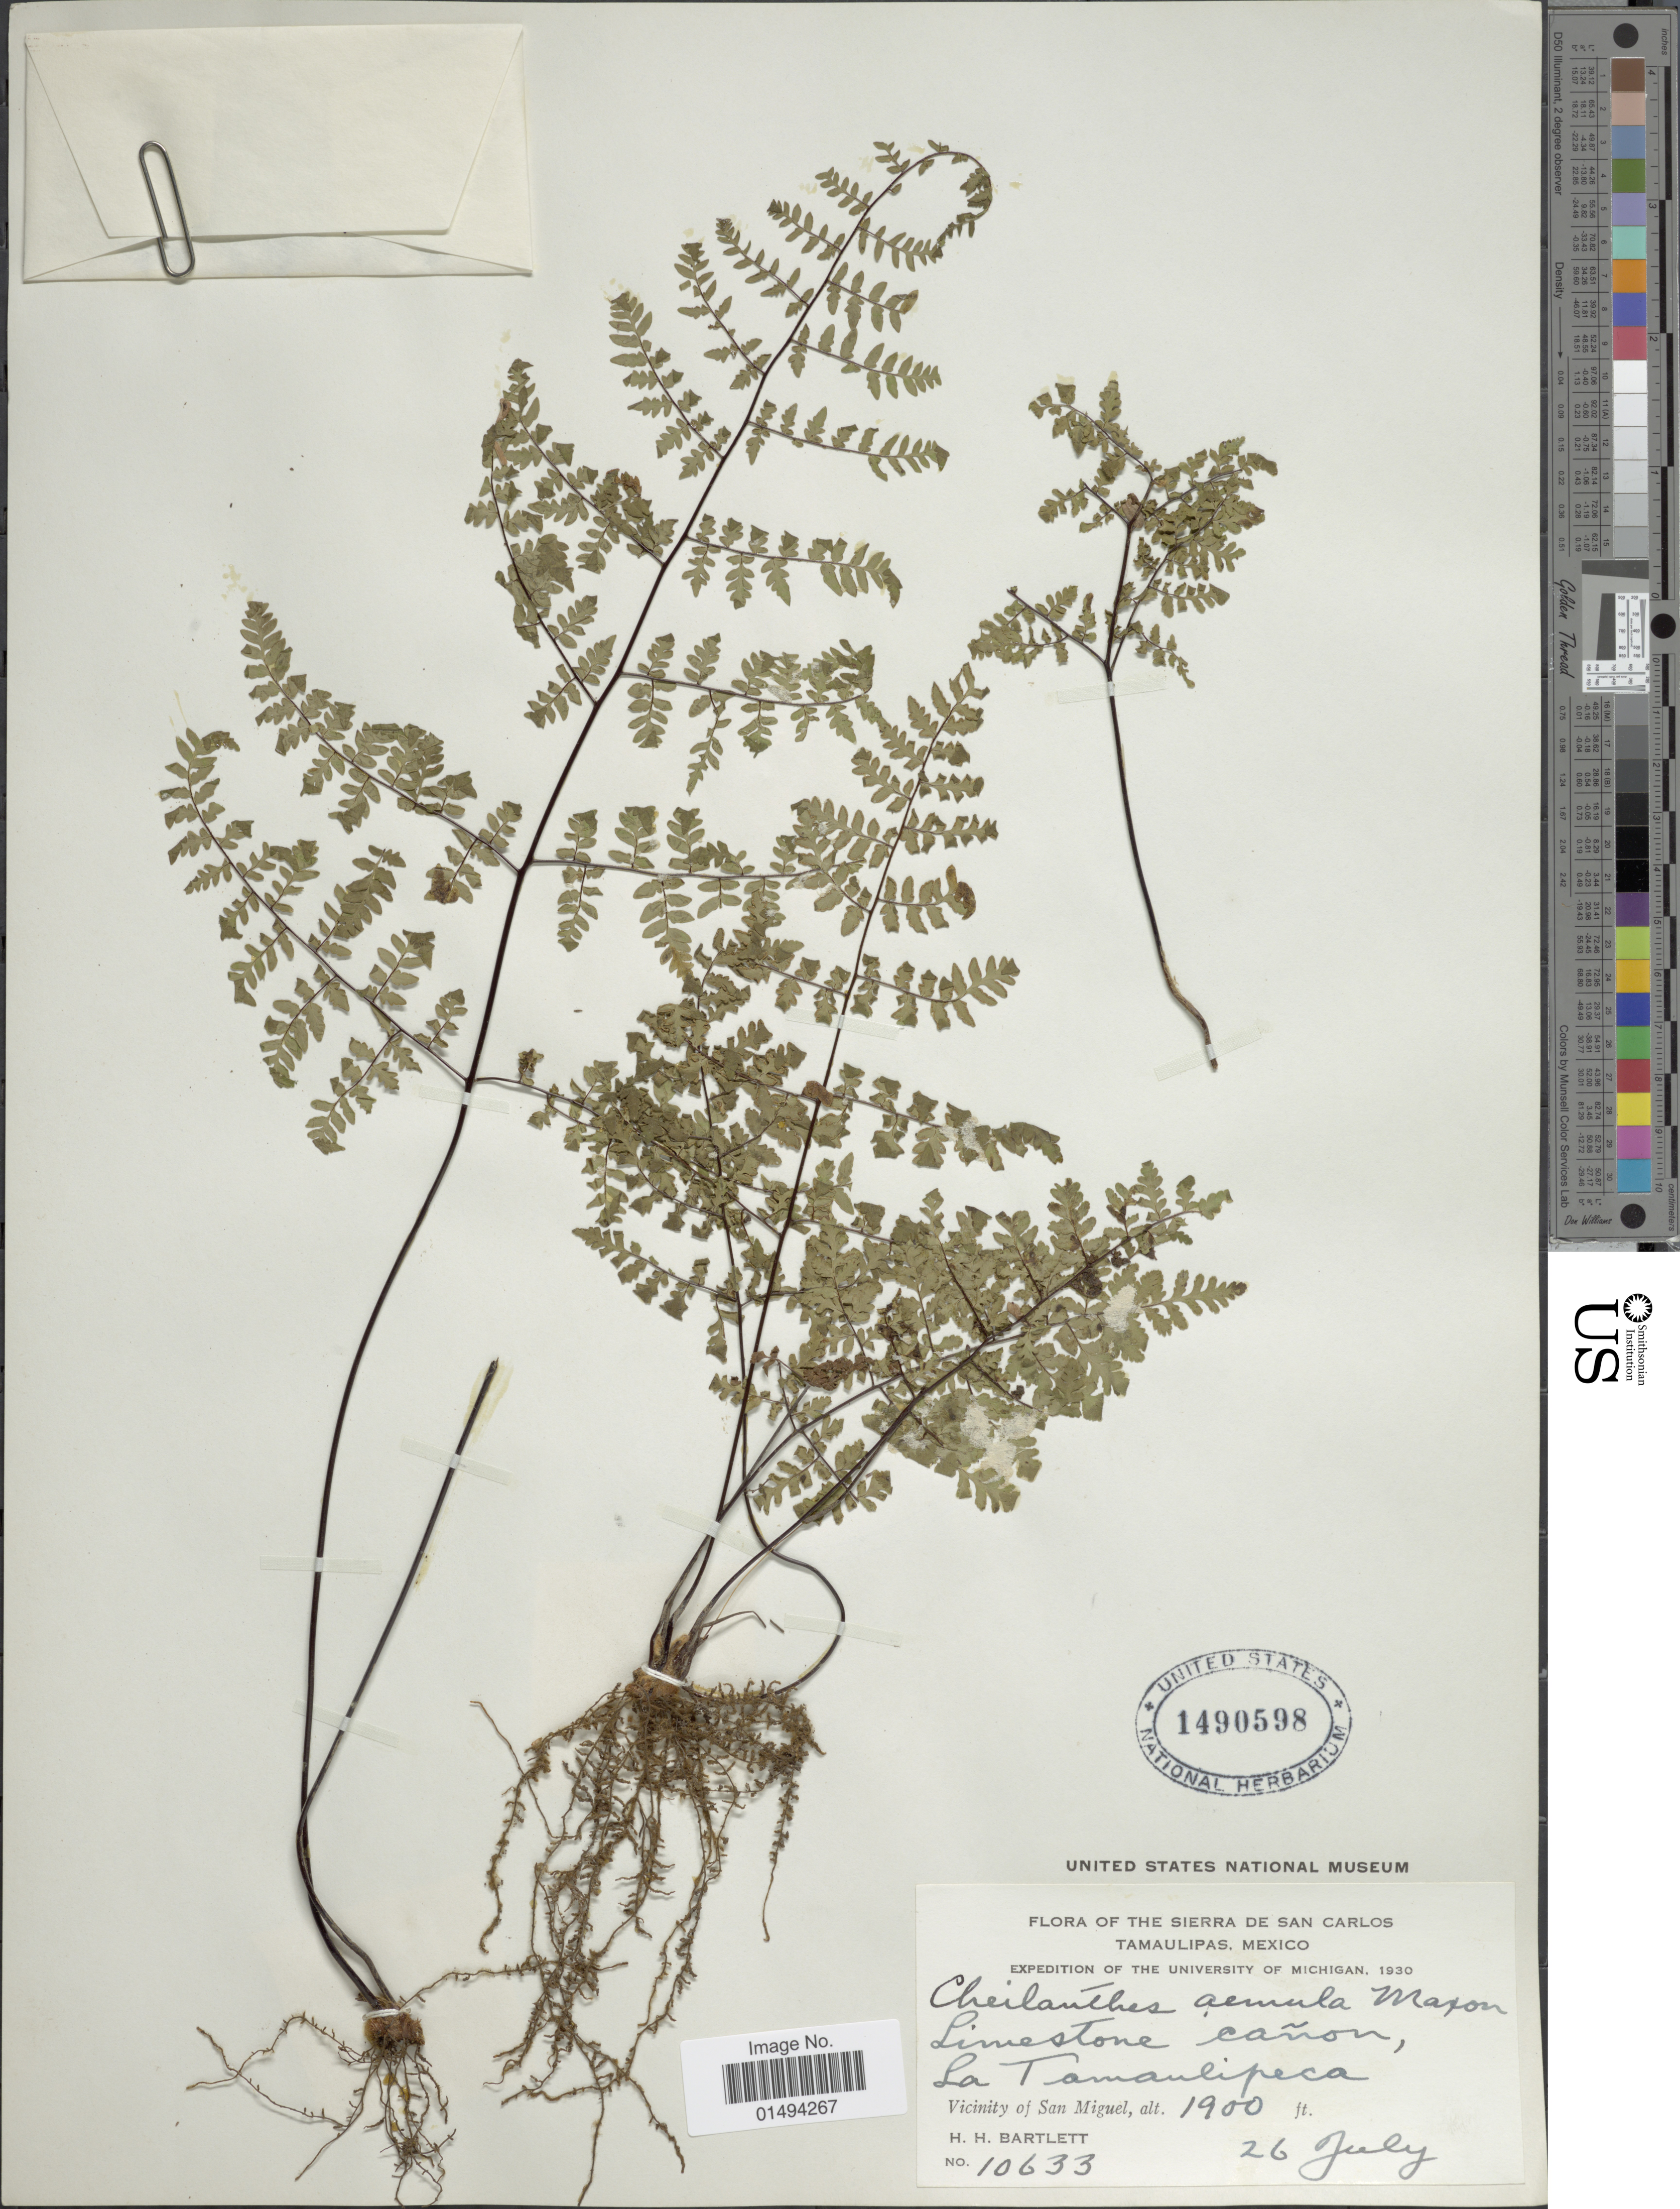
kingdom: Plantae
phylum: Tracheophyta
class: Polypodiopsida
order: Polypodiales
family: Pteridaceae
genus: Myriopteris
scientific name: Myriopteris aemula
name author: (Maxon) Grusz & Windham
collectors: H. H. Bartlett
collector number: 10633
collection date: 1930-07-26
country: Mexico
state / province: Tamaulipas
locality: The Sierra de San Carlos, Limestone Canyon, La Tamaulipeca, vicinity of San Miguel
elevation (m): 579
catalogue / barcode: US 1490598